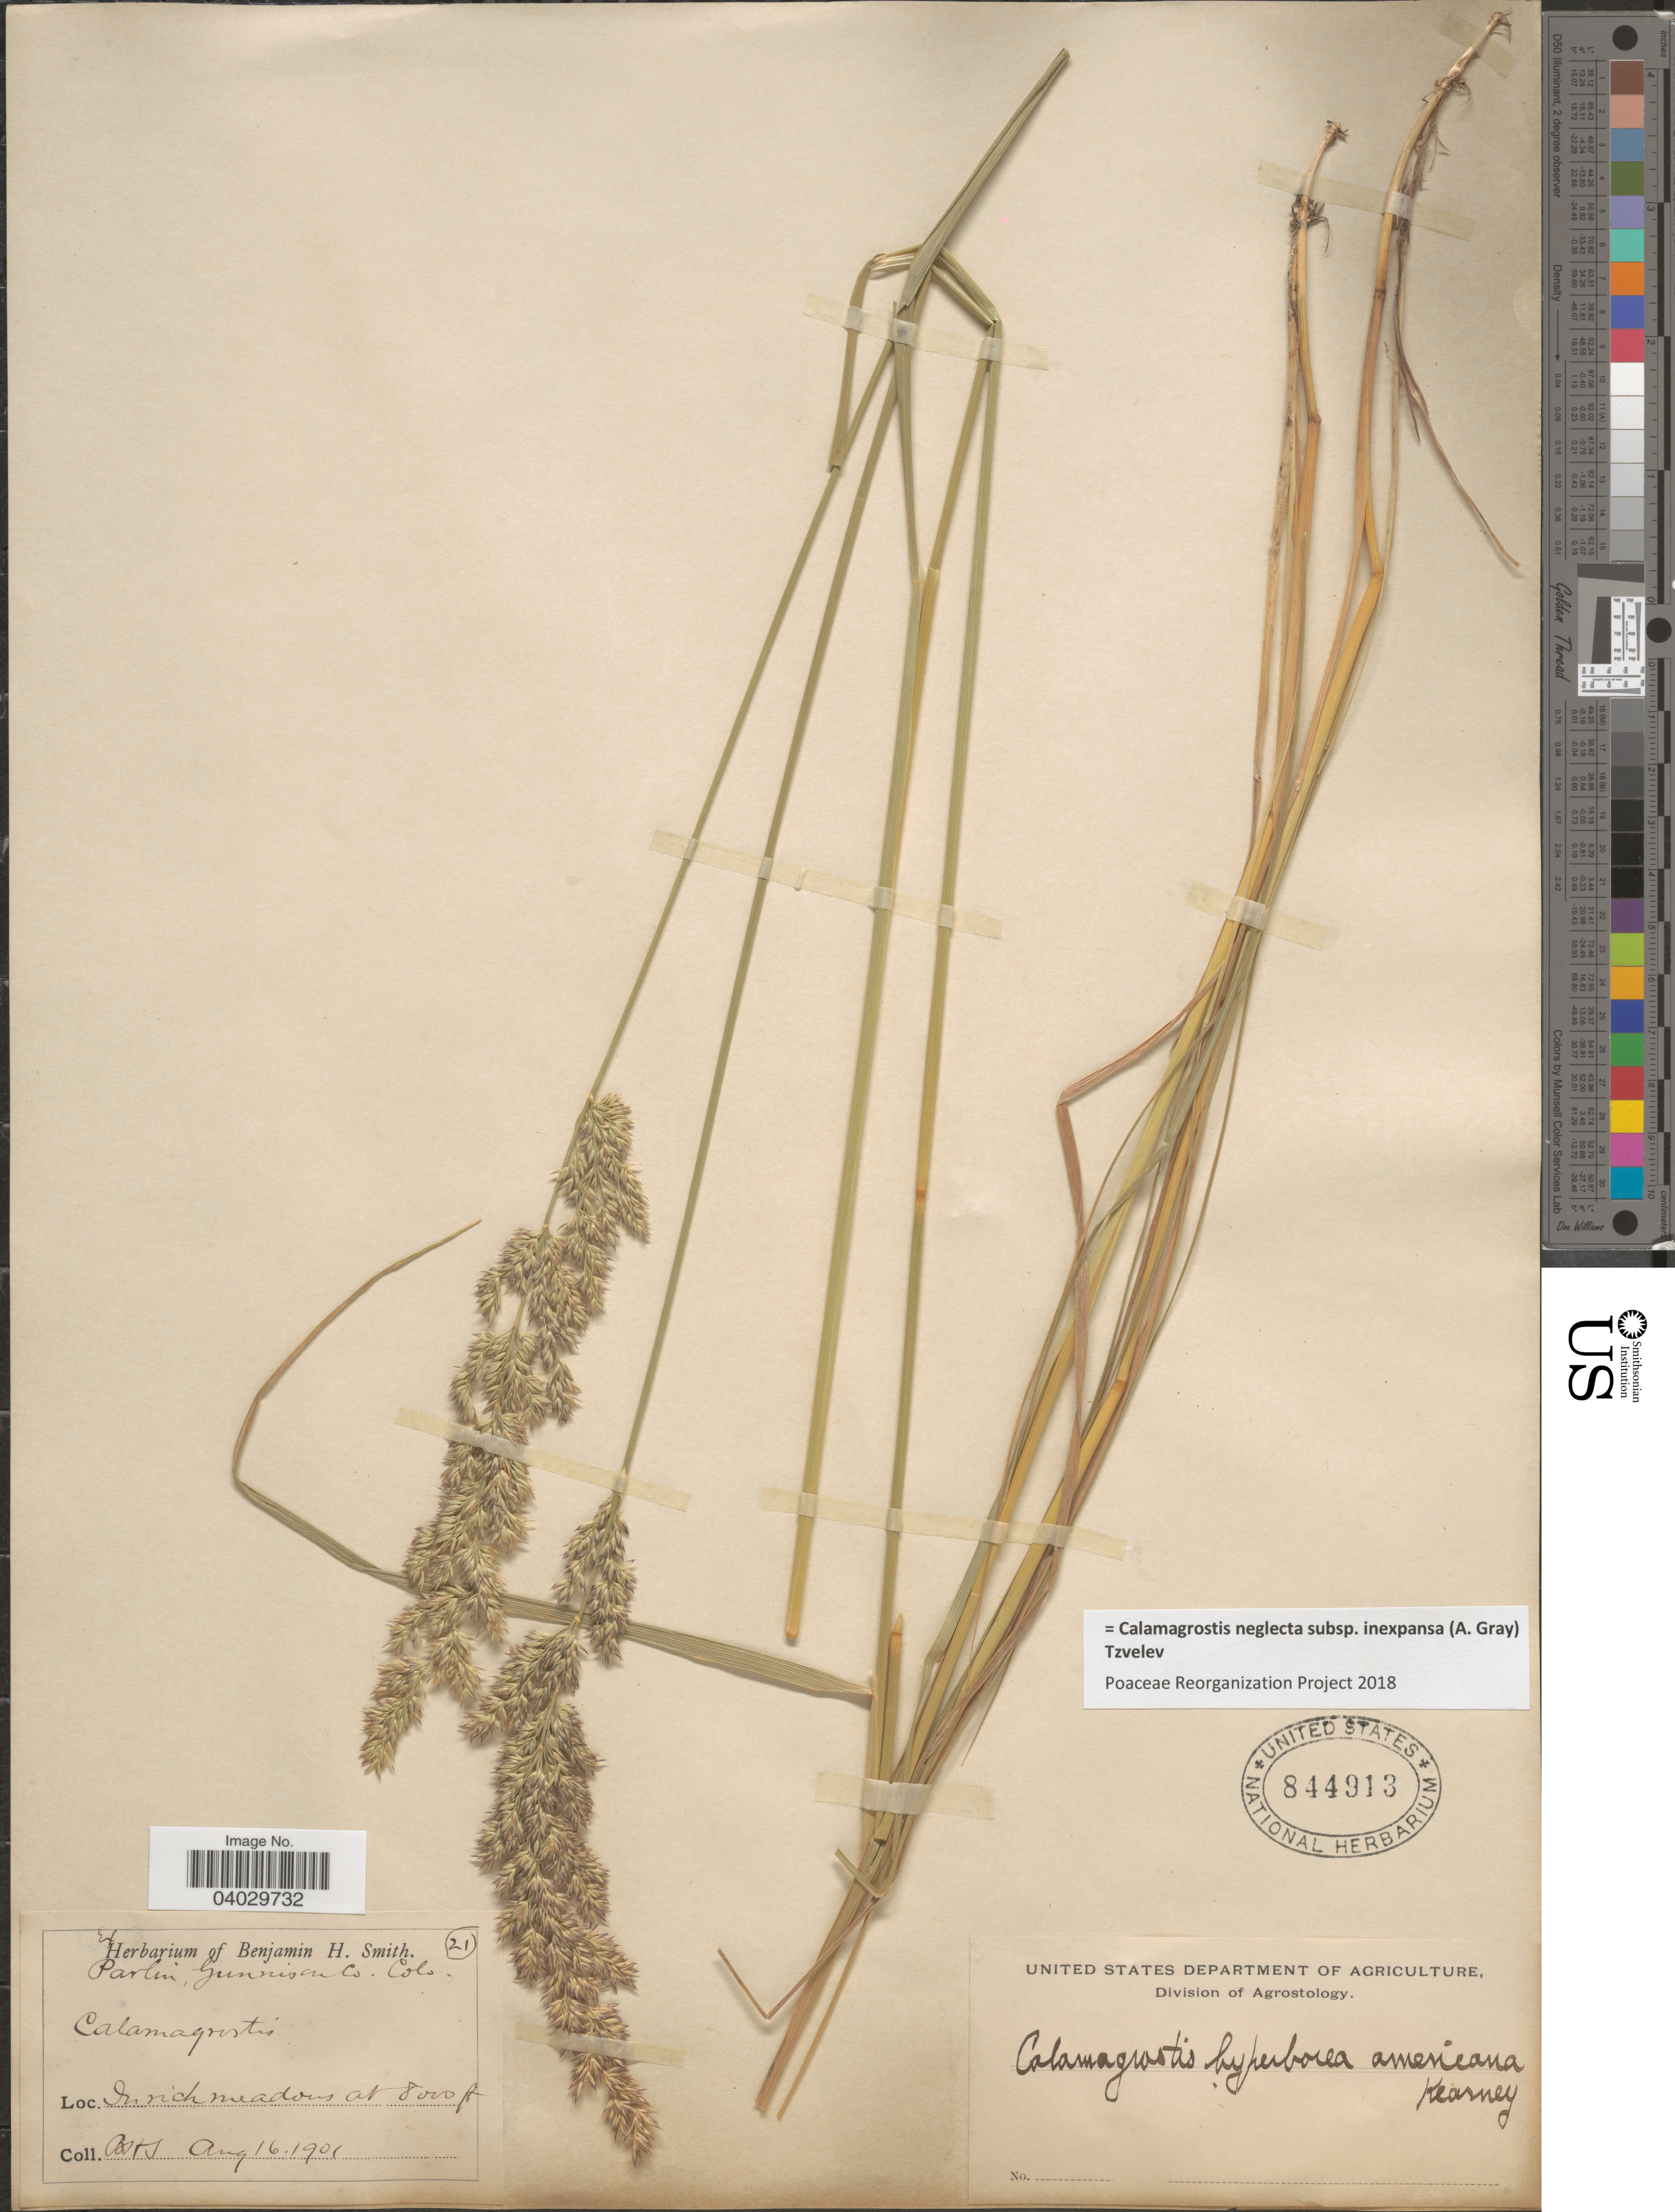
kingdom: Plantae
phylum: Tracheophyta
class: Liliopsida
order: Poales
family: Poaceae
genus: Calamagrostis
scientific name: Calamagrostis neglecta subsp. inexpansa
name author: (A. Gray) Tzvelev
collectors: B. H. Smith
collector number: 21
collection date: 1901-08-16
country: United States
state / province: Colorado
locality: Parlin, Gunnison Co.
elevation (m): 2438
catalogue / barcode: US 844913